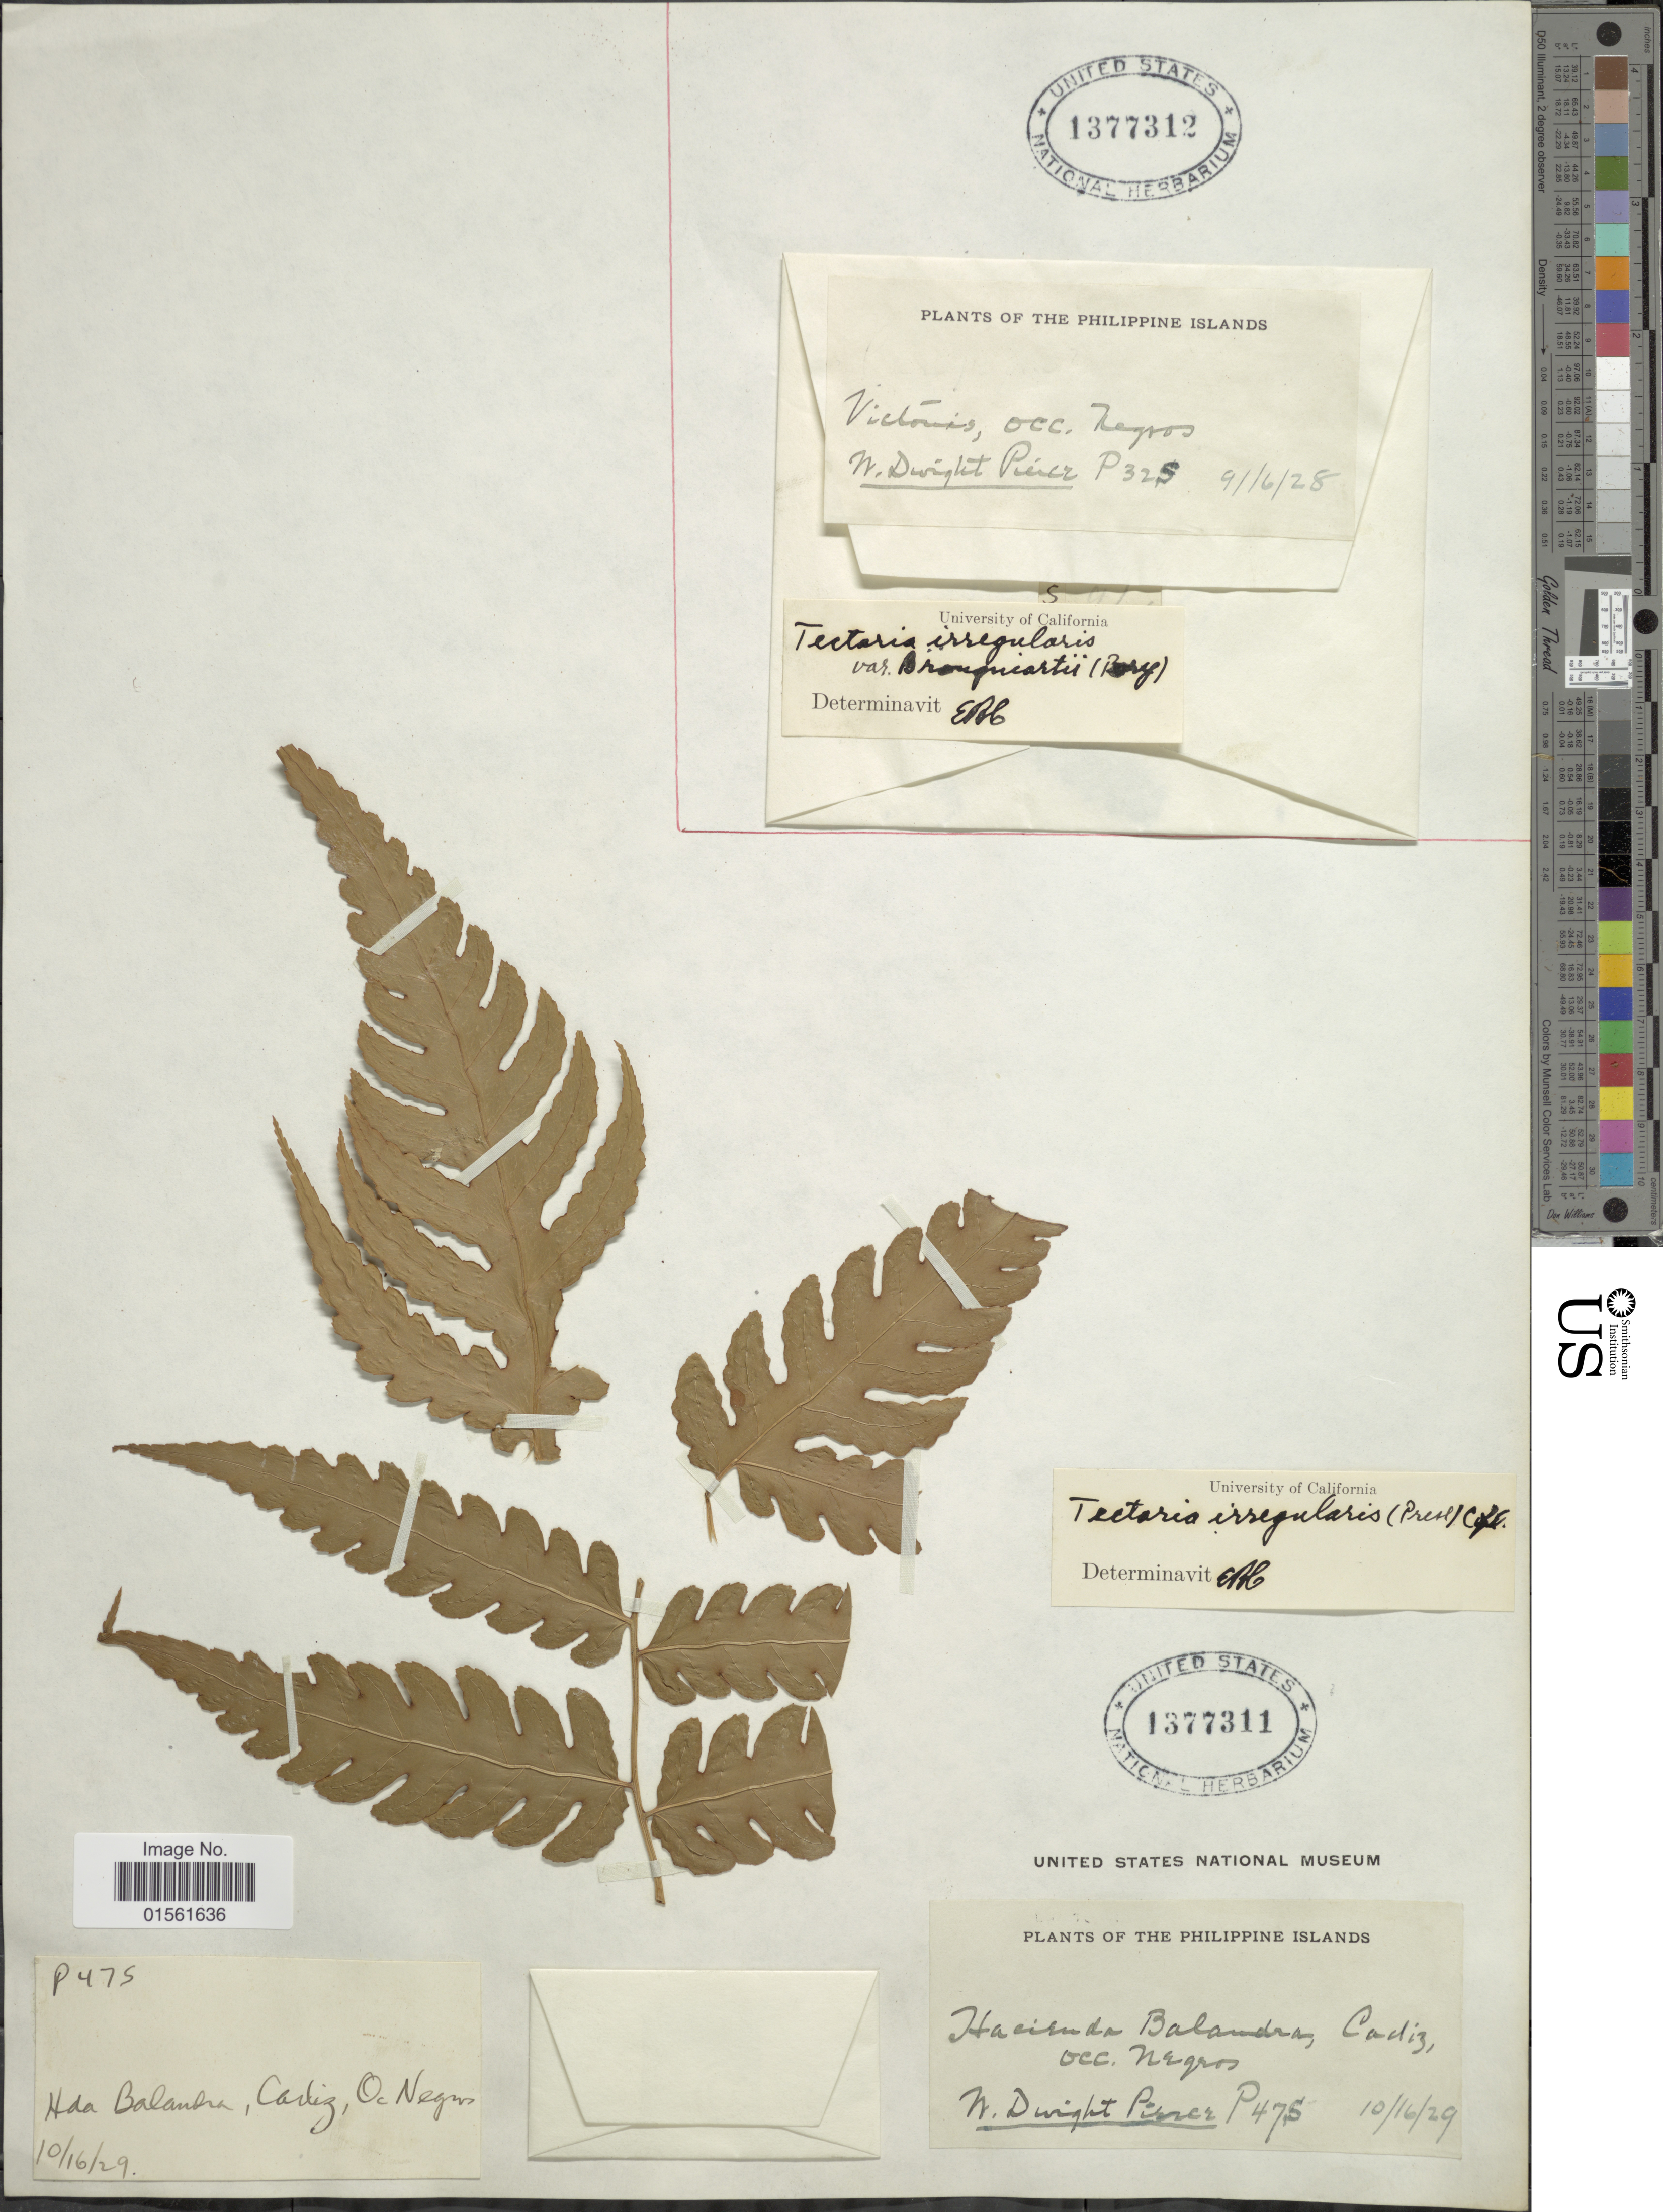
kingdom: Plantae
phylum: Tracheophyta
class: Polypodiopsida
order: Polypodiales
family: Dryopteridaceae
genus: Pleocnemia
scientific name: Pleocnemia irregularis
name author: (C. Presl) Holttum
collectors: W. Pierce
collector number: P475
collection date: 1929-10-16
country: Philippines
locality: Hacienda Balandra, Cadiz, Occ. Negros.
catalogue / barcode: US 1377311-2